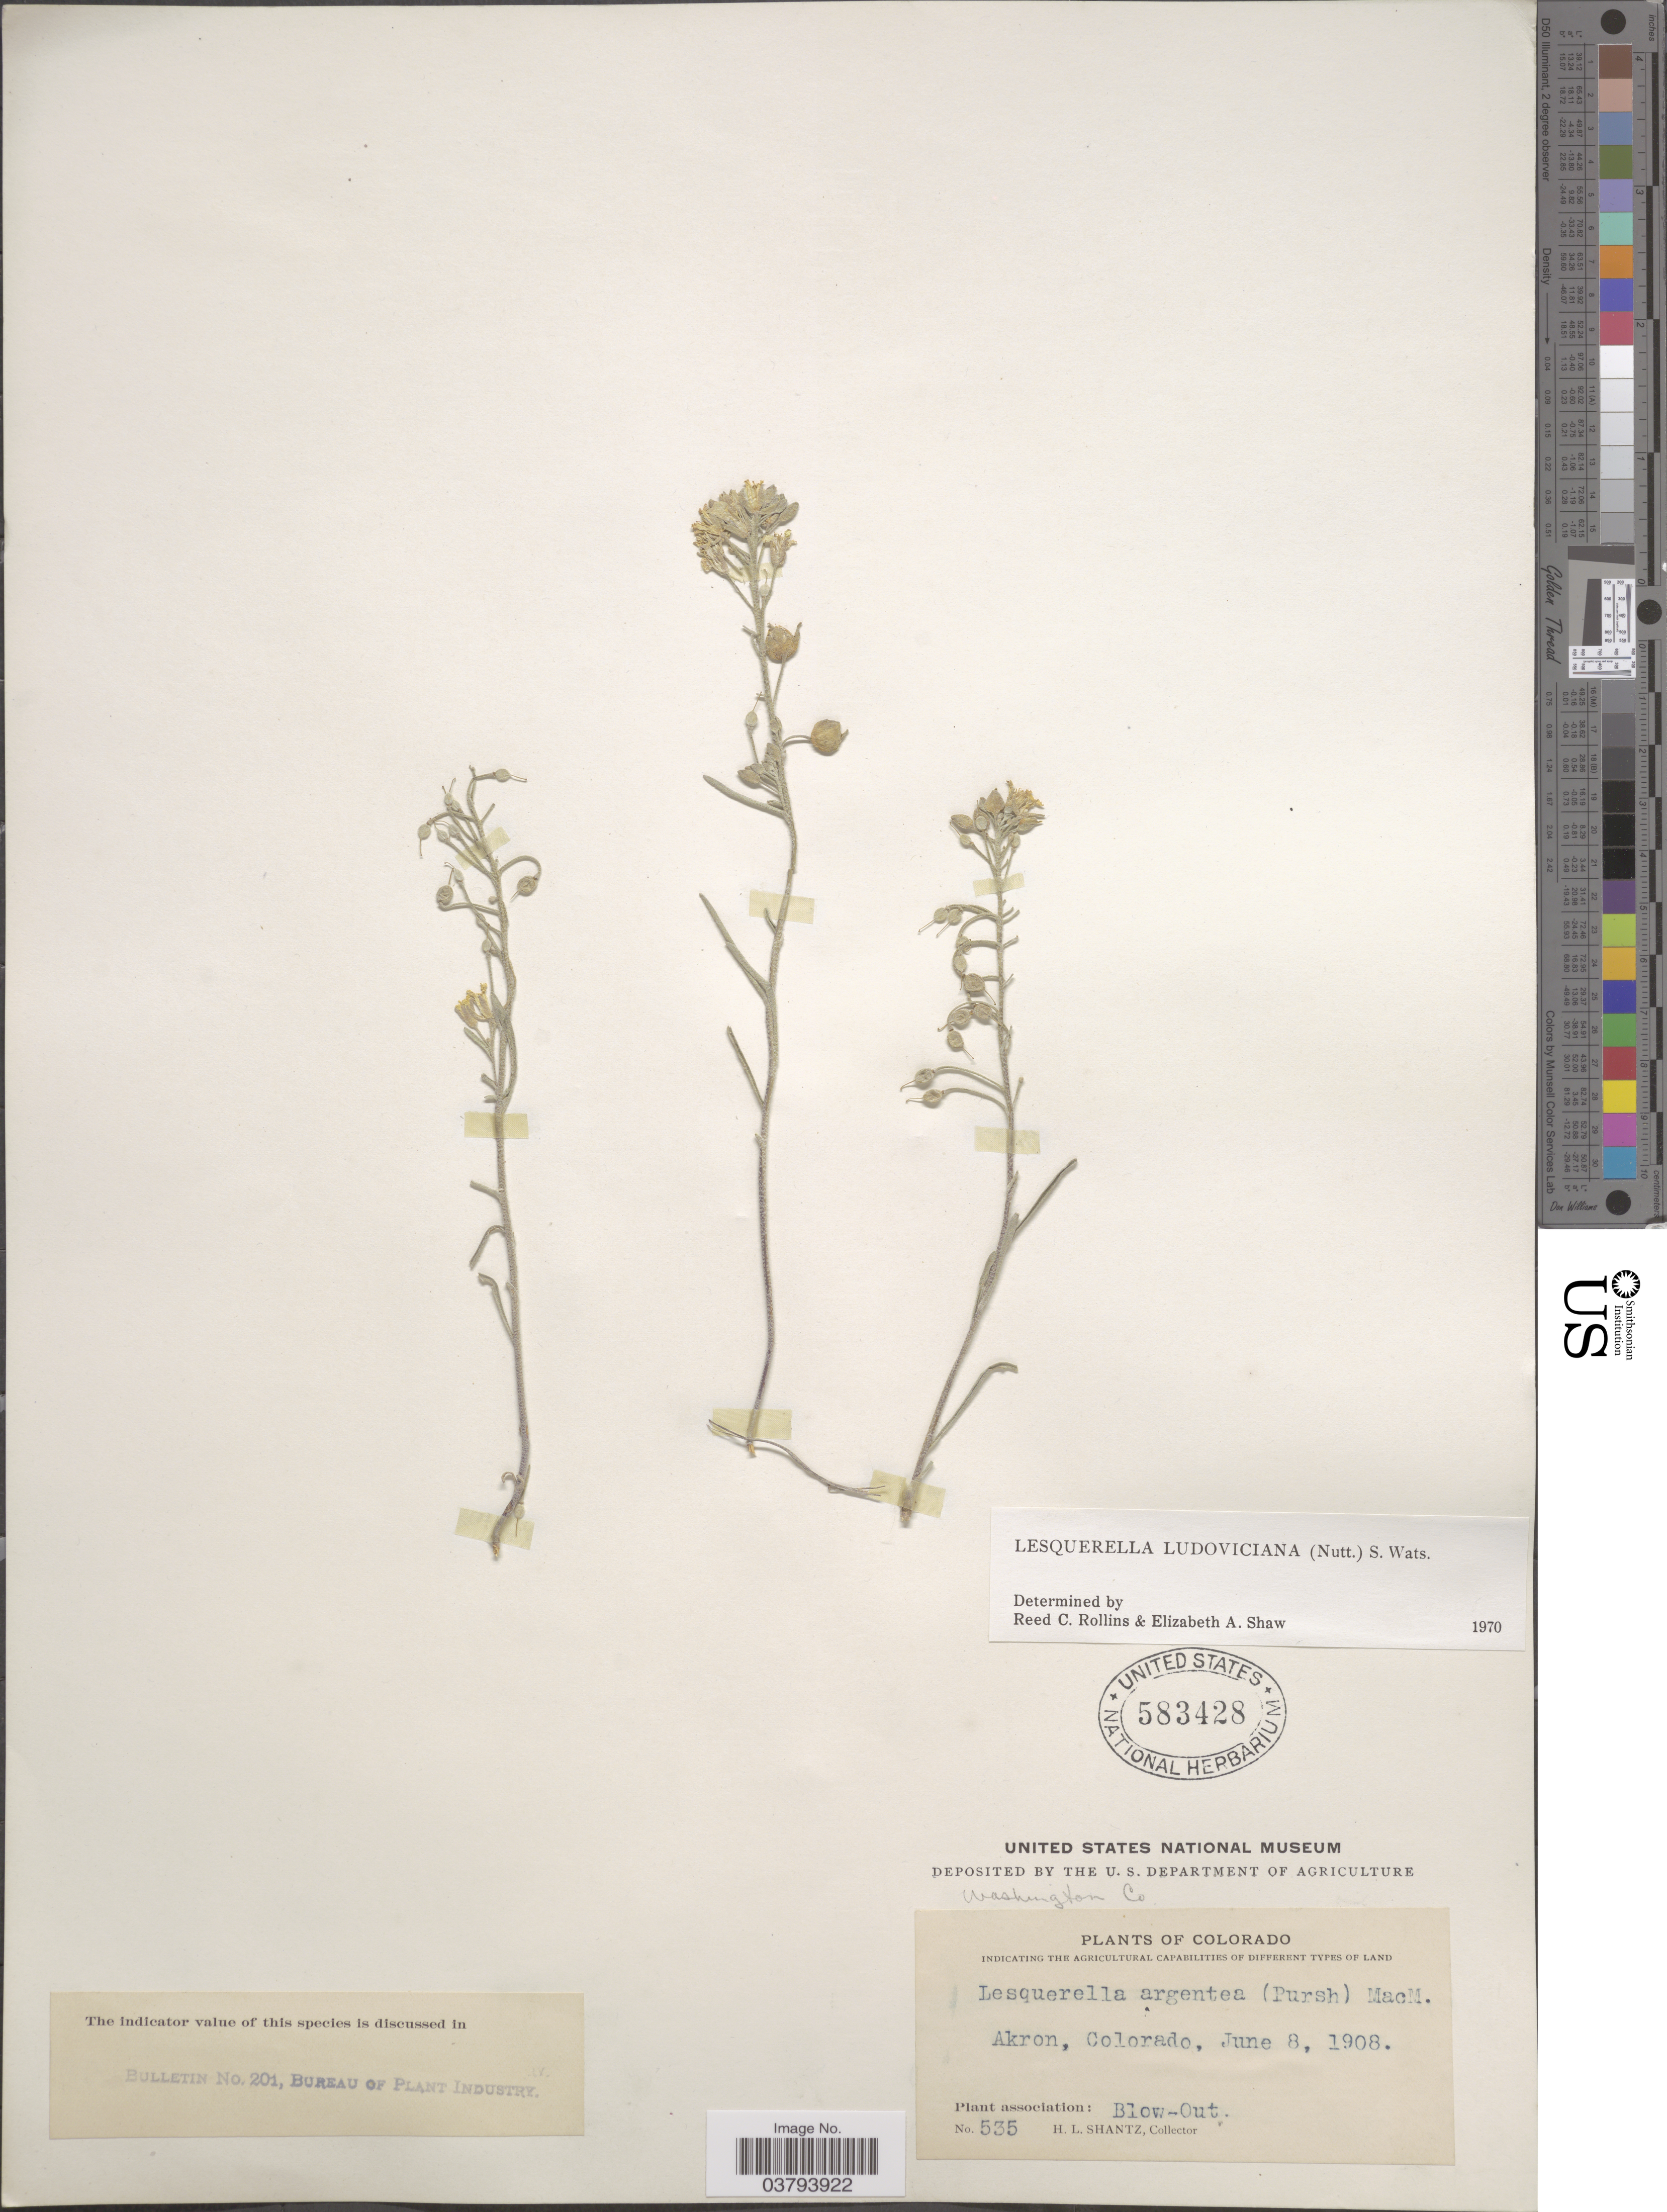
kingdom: Plantae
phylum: Tracheophyta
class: Magnoliopsida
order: Brassicales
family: Brassicaceae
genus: Lesquerella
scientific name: Lesquerella ludoviciana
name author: (Nutt.) S. Watson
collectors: H. Shantz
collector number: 535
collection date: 1908-06-08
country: United States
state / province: Colorado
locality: Akron. Washington Co.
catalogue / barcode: US 583428